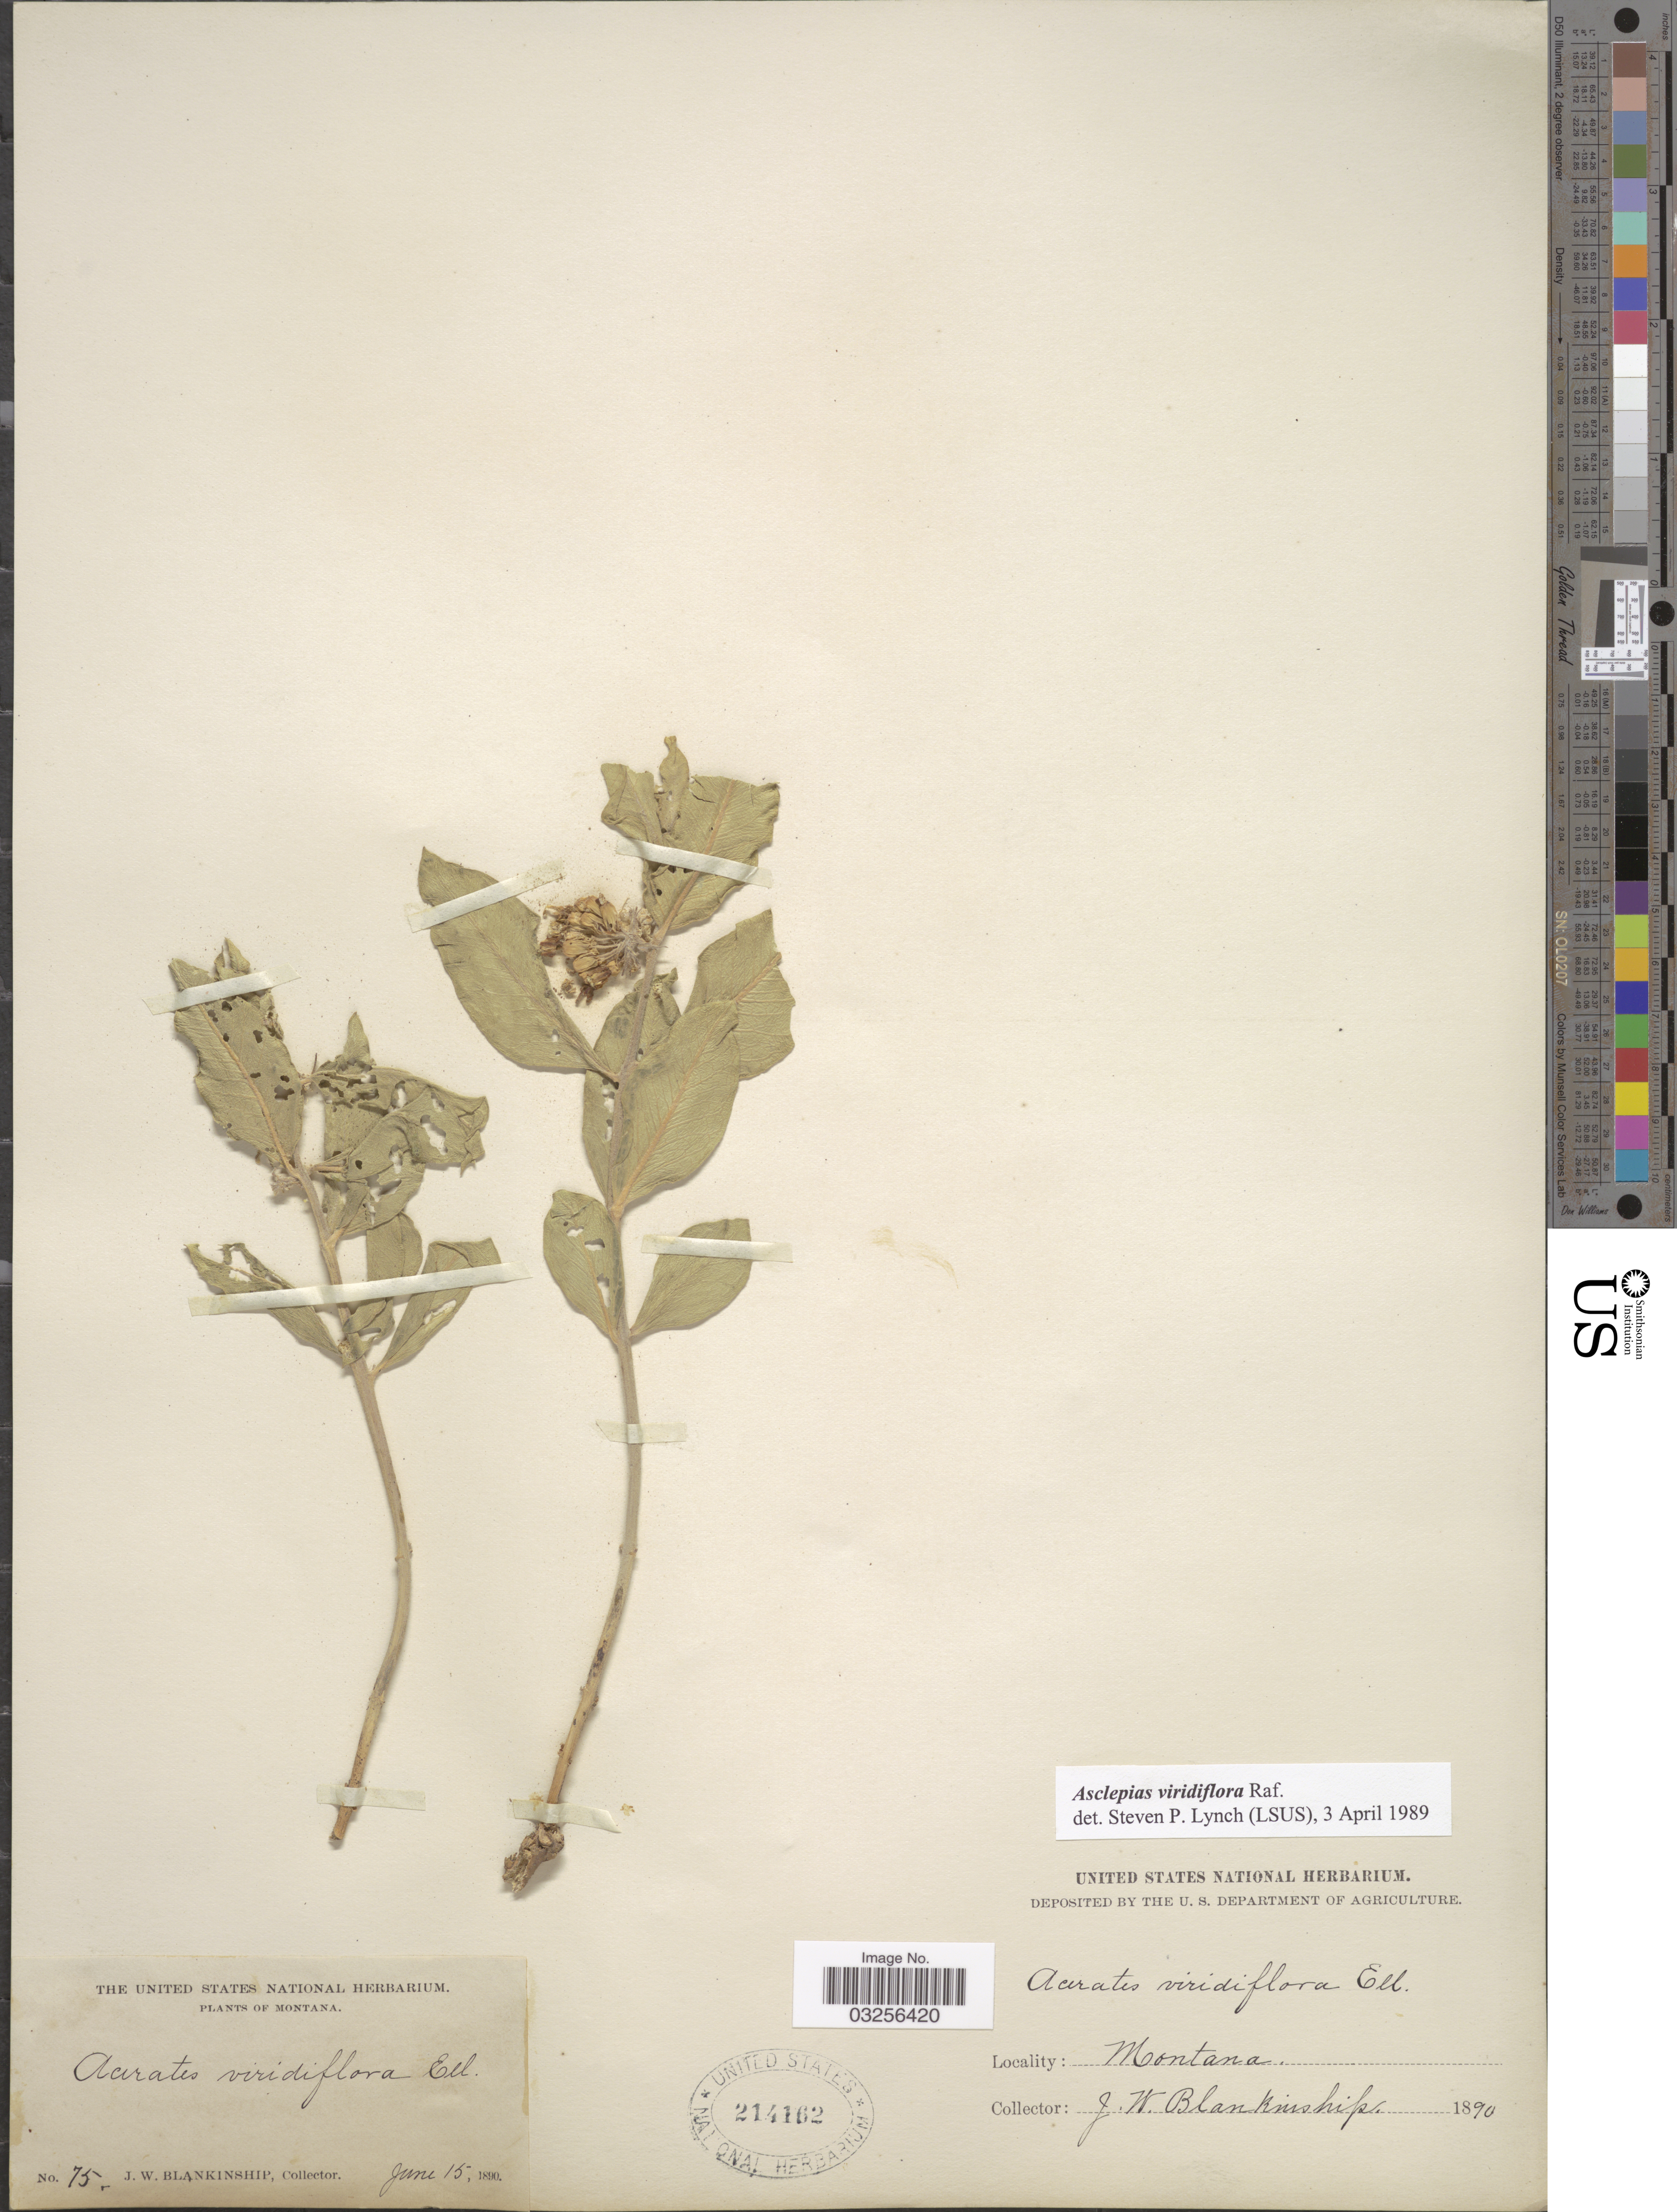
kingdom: Plantae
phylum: Tracheophyta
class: Magnoliopsida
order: Gentianales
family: Apocynaceae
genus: Asclepias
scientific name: Asclepias viridiflora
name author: Raf.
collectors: J. W. Blankinship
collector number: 75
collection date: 1890-06-15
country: United States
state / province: Montana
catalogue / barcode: US 214162